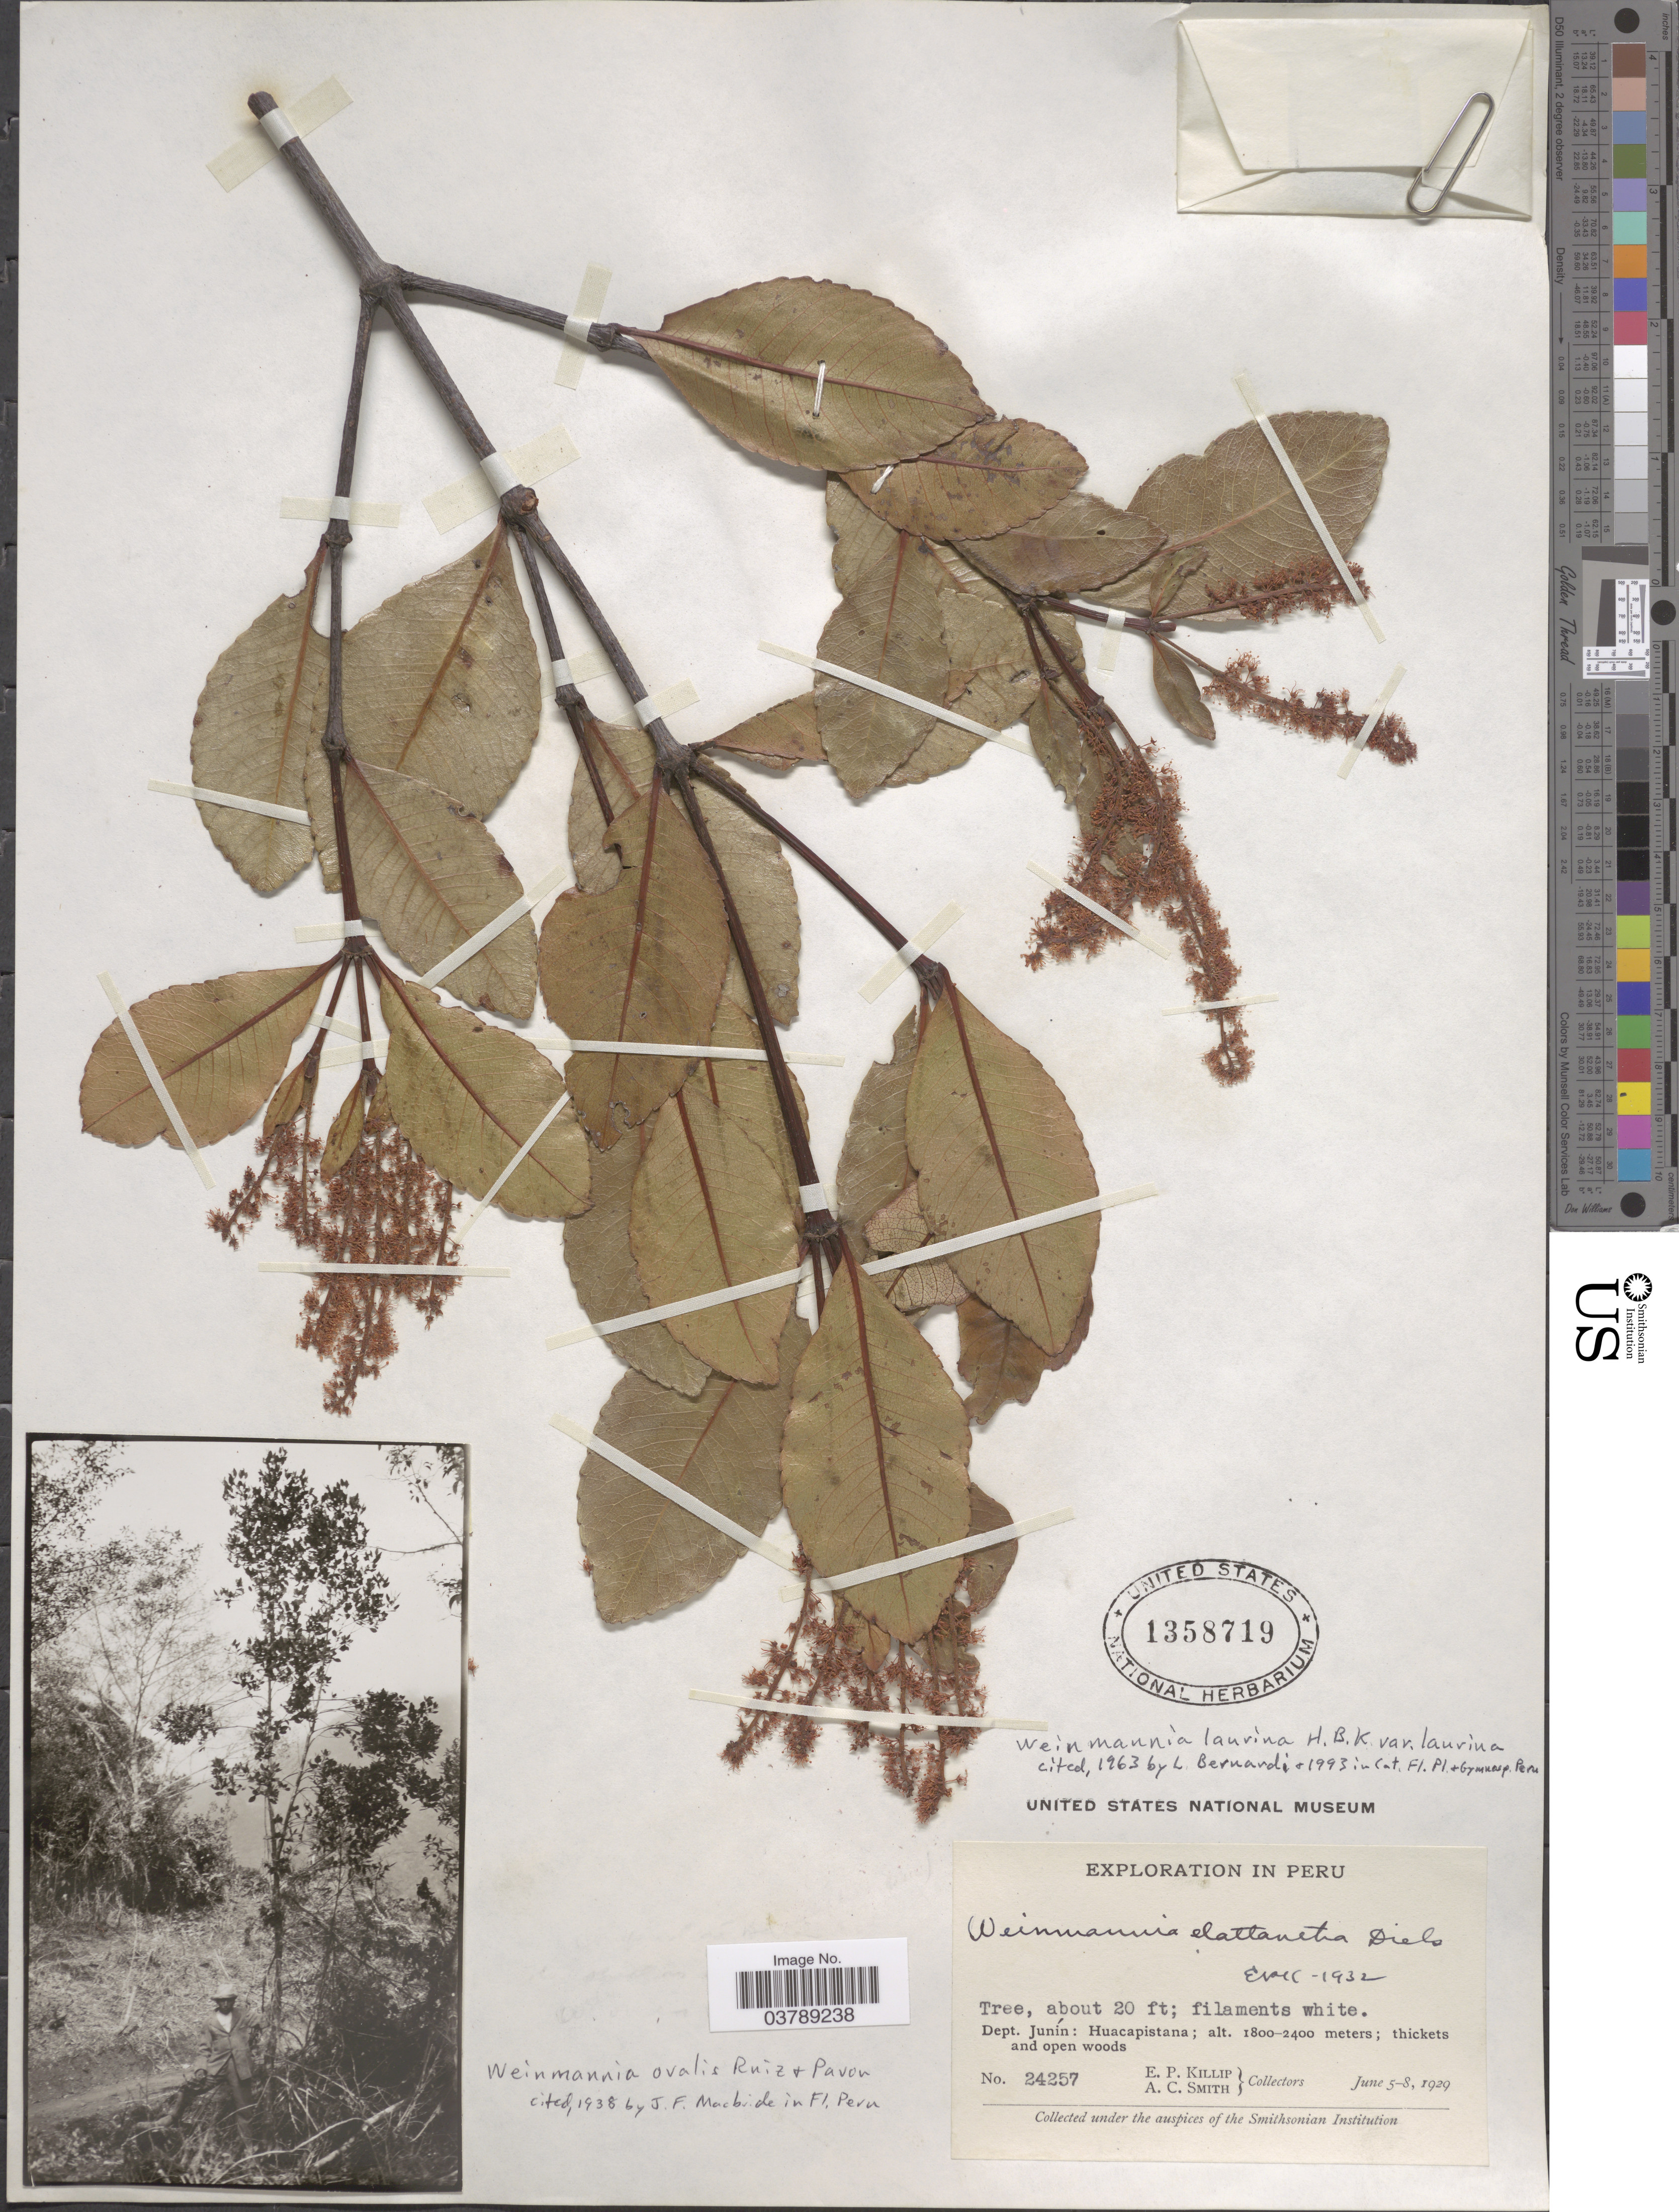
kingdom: Plantae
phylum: Tracheophyta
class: Magnoliopsida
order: Oxalidales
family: Cunoniaceae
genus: Weinmannia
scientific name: Weinmannia laurina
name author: Kunth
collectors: E. P. Killip & A. C. Smith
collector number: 24257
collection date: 1929-06-05/1929-06-08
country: Peru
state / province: Junín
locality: Dept. Junín: Huacapistana.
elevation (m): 1800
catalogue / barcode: US 1358719